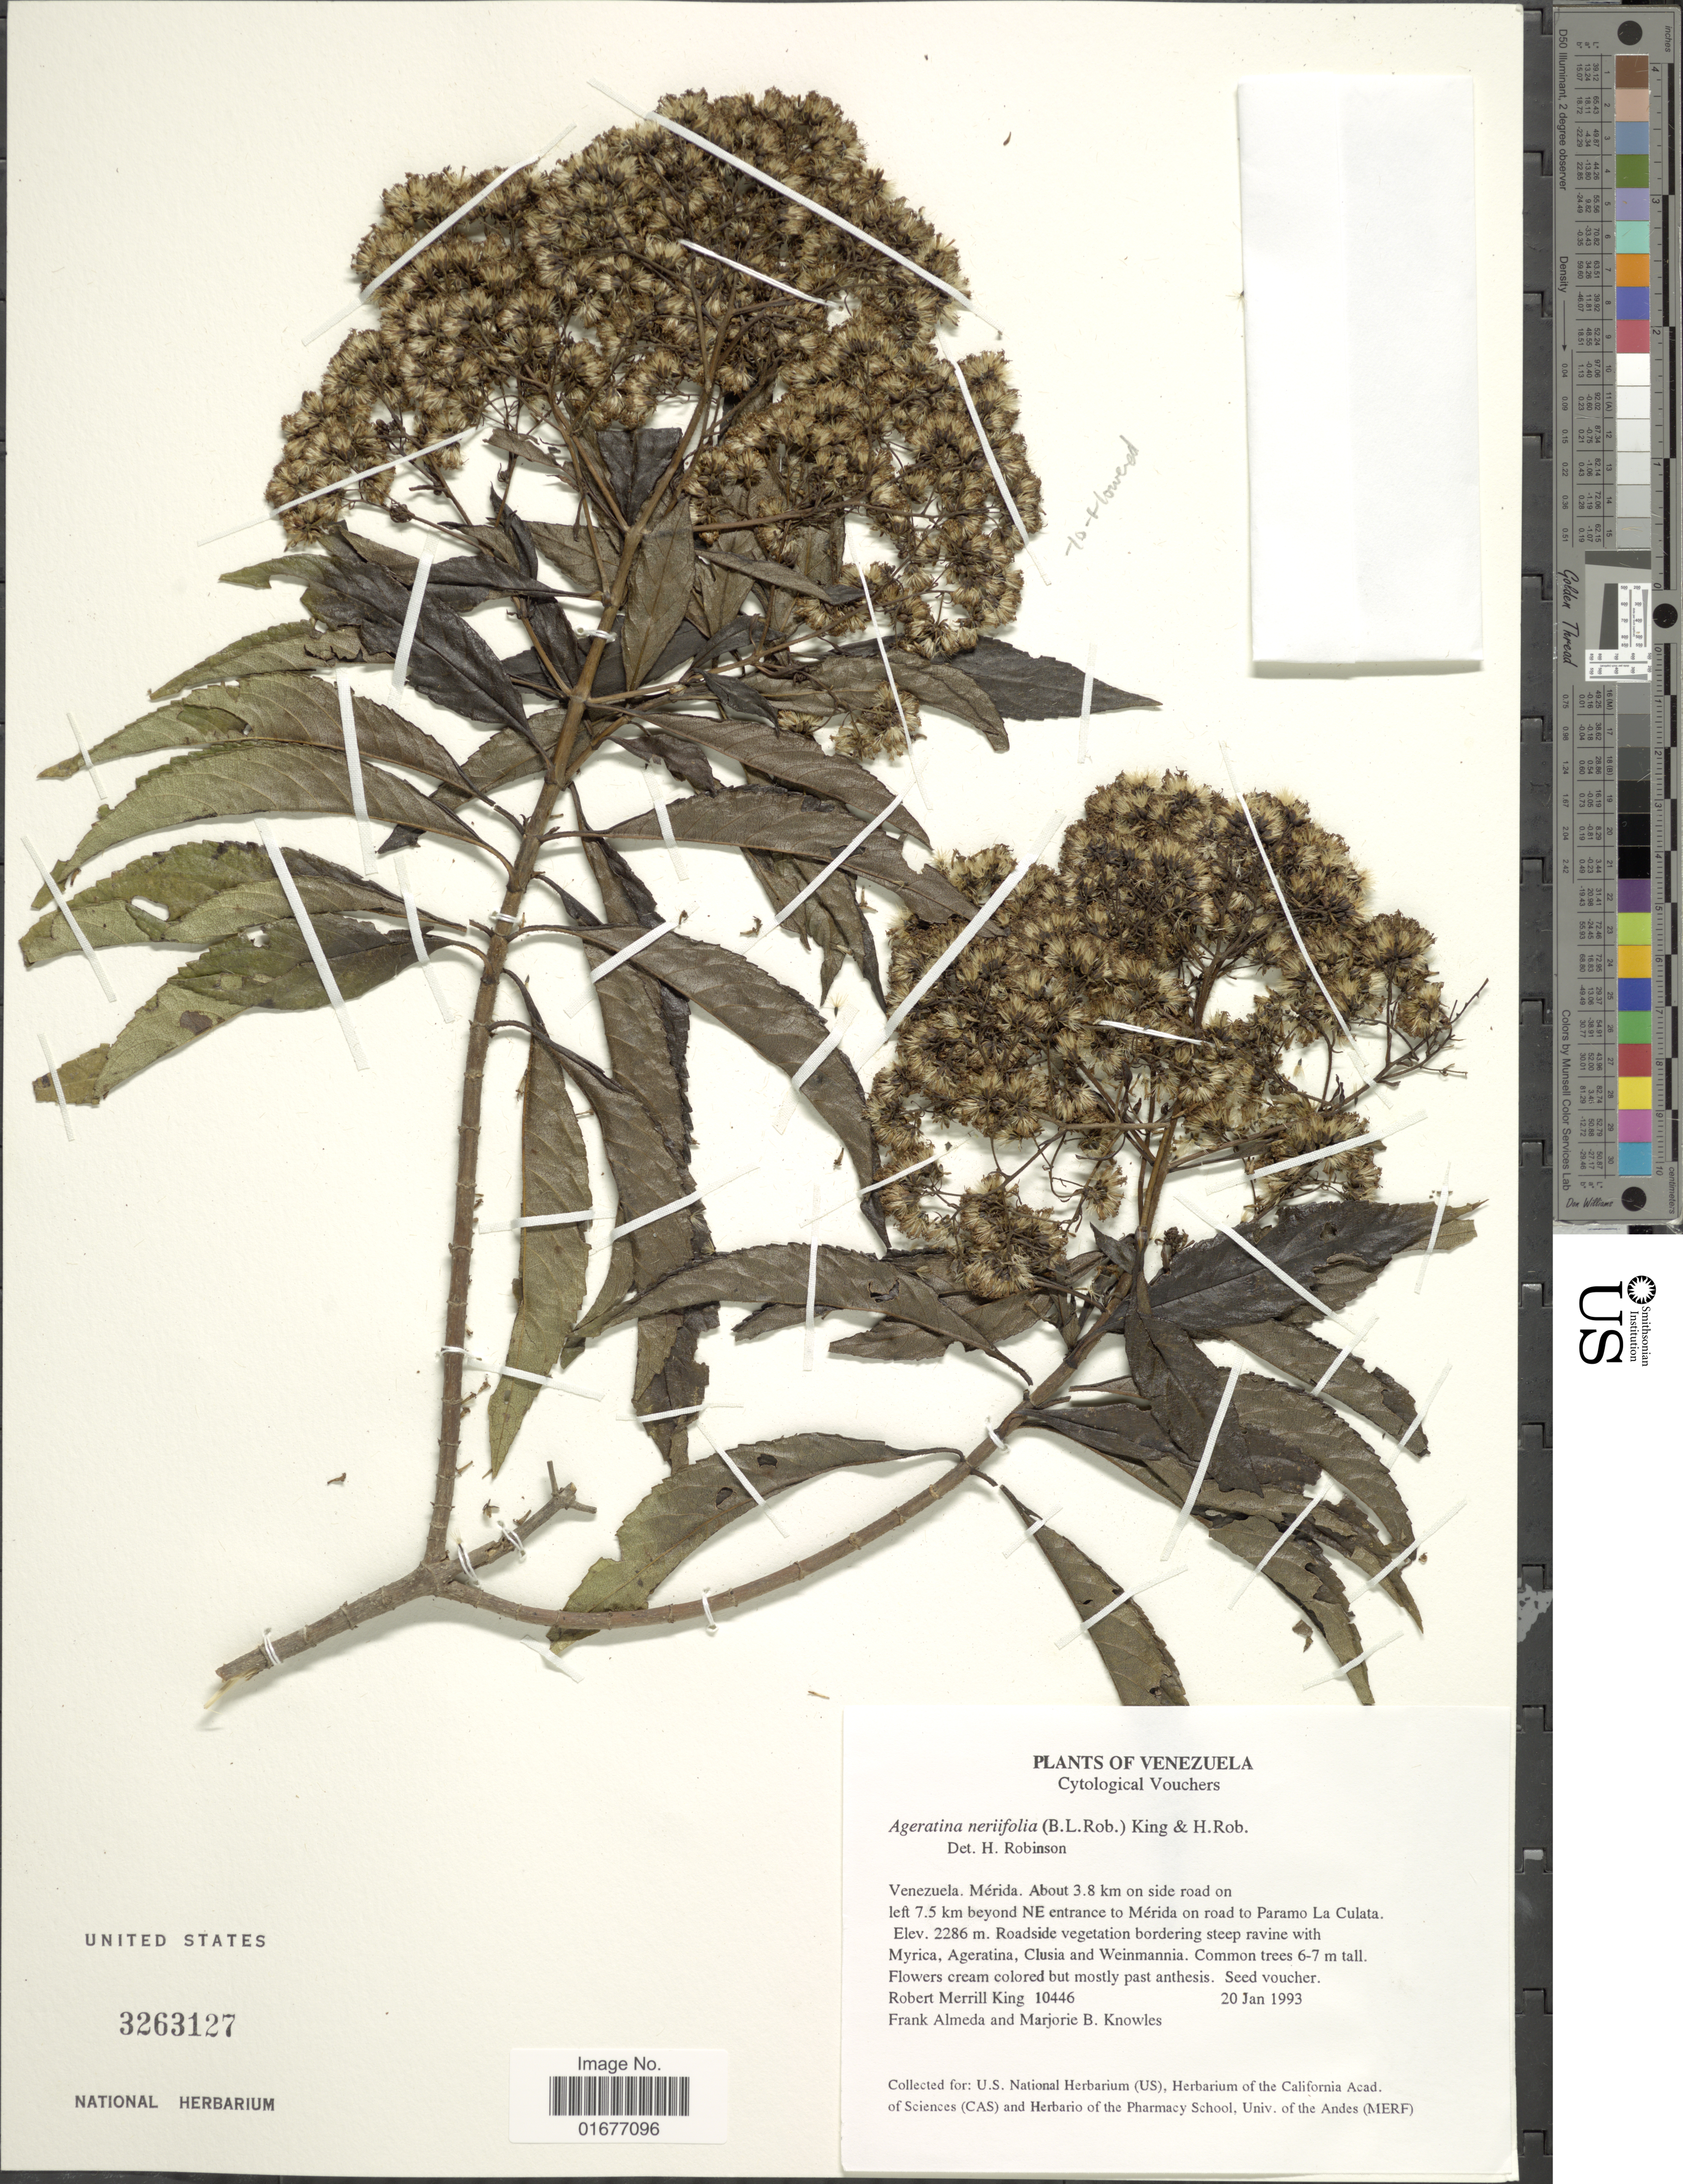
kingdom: Plantae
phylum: Tracheophyta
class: Magnoliopsida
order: Asterales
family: Asteraceae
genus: Ageratina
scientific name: Ageratina neriifolia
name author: (B.L. Rob.) R.M. King & H. Rob.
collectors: R. M. King, F. Almeda & M. B. Knowles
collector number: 10446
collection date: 1993-01-20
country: Venezuela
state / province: Mérida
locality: About 3.8 km on side road on left 7.5 km beyond NE entrance to Merida on road to Paramo La Culata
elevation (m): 2286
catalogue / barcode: US 3263127